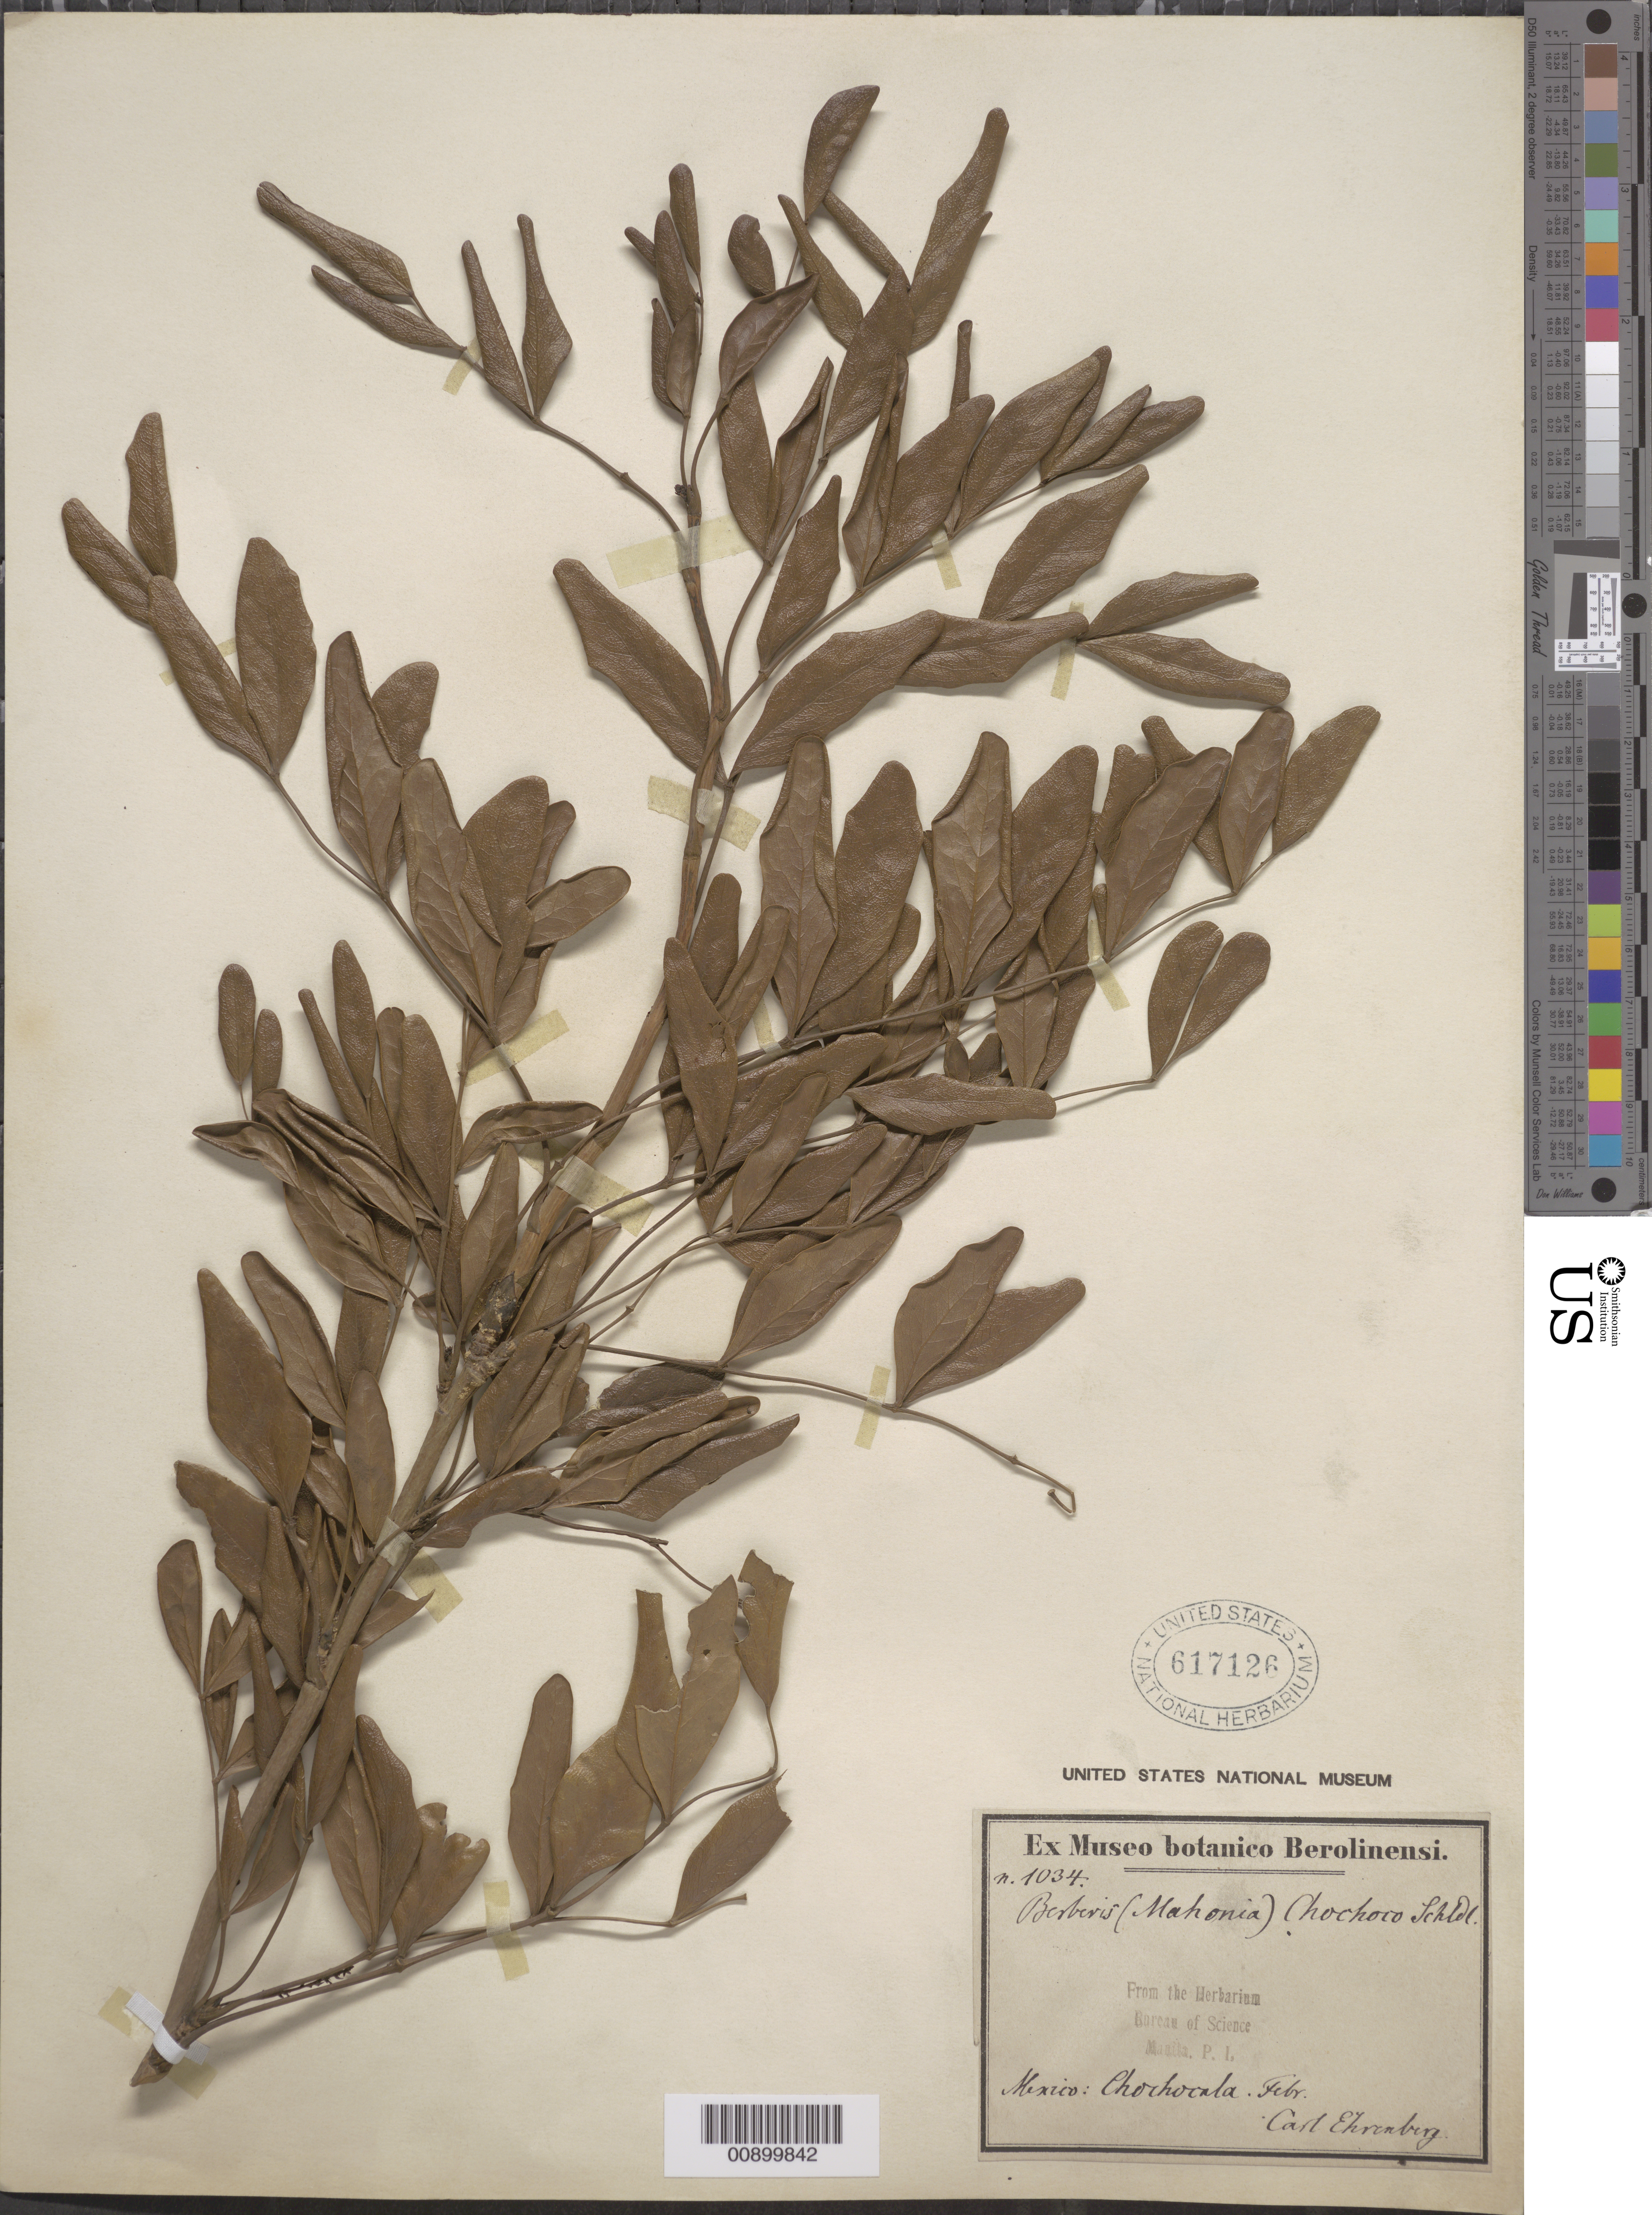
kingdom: Plantae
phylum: Tracheophyta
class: Magnoliopsida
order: Ranunculales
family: Berberidaceae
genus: Mahonia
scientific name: Mahonia chochoco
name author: (Schltdl.) Fedde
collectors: C. G. Ehrenberg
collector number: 1034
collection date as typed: Feb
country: Mexico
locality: Mexico: Chochocala.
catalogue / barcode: US 617126